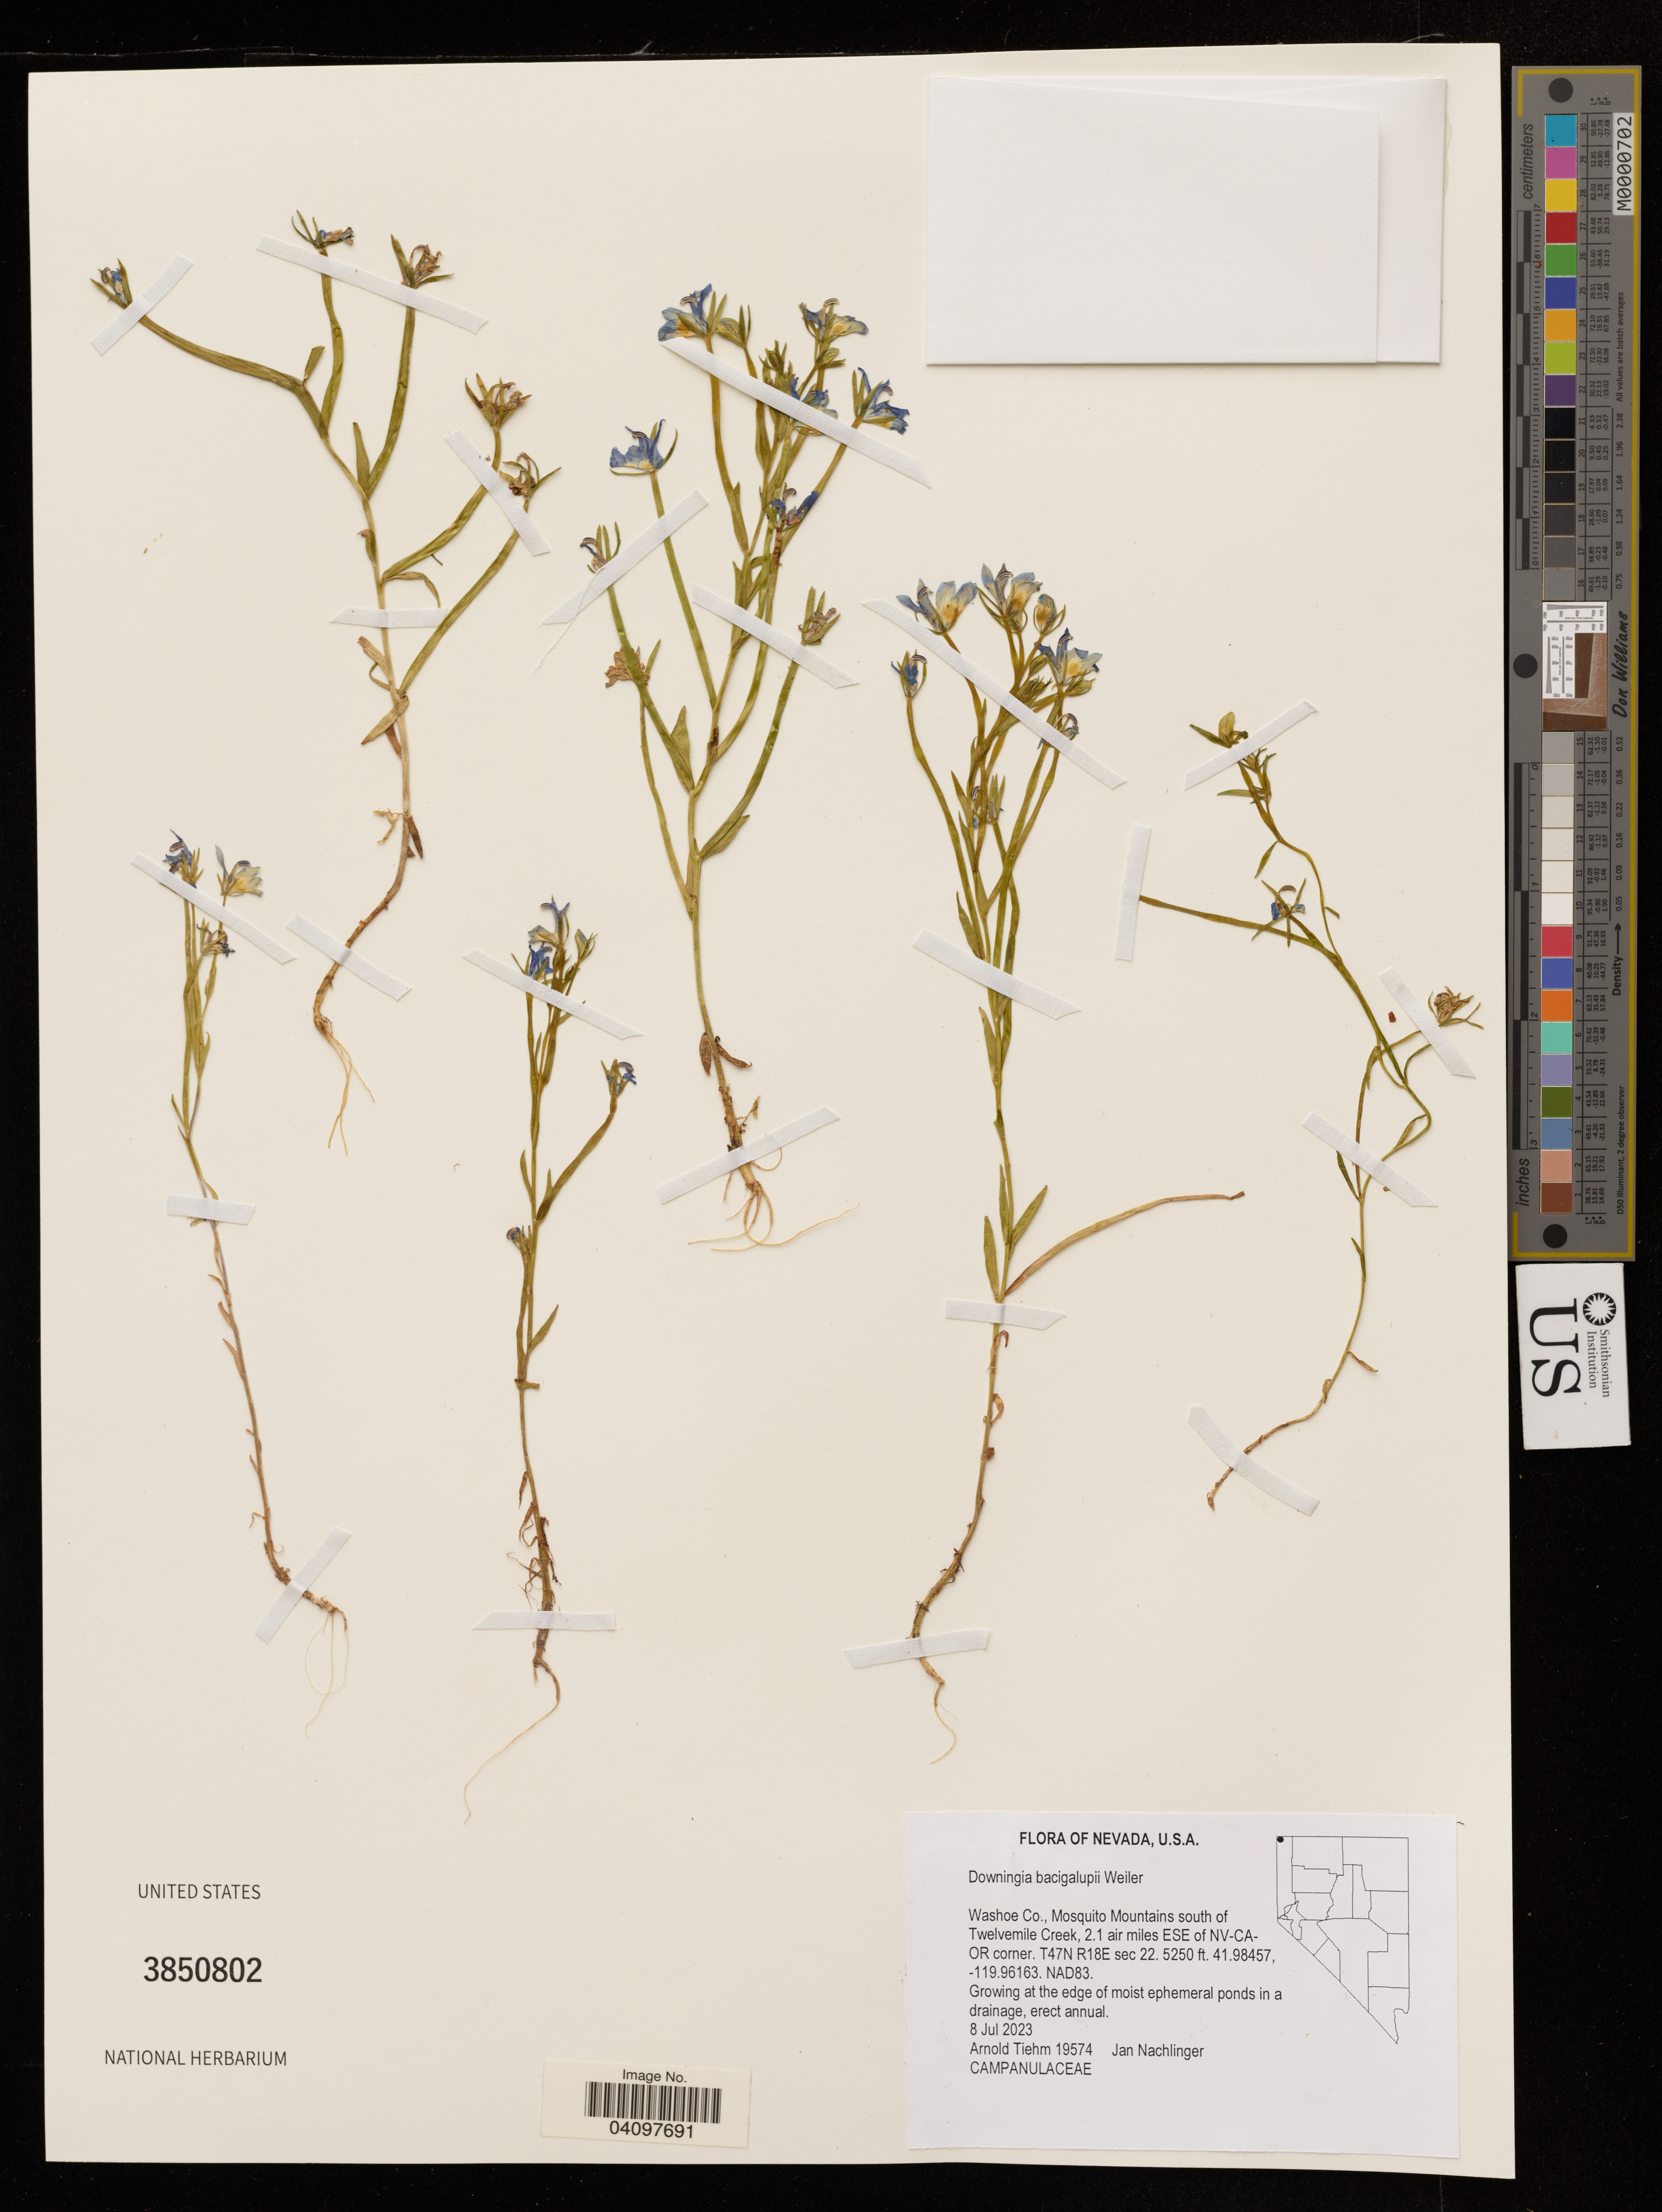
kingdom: Plantae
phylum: Tracheophyta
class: Magnoliopsida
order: Asterales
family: Campanulaceae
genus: Downingia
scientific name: Downingia bacigalupii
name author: Weiler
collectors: A. Tiehm & J. Nachlinger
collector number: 19574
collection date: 2023-07-08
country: United States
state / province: Nevada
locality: Washoe Co., Mosquito Mountains south of Twelvemile Creek, 2.1 air mailes ESE of NV-CA-OR corner.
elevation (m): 1600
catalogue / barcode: US 3850802